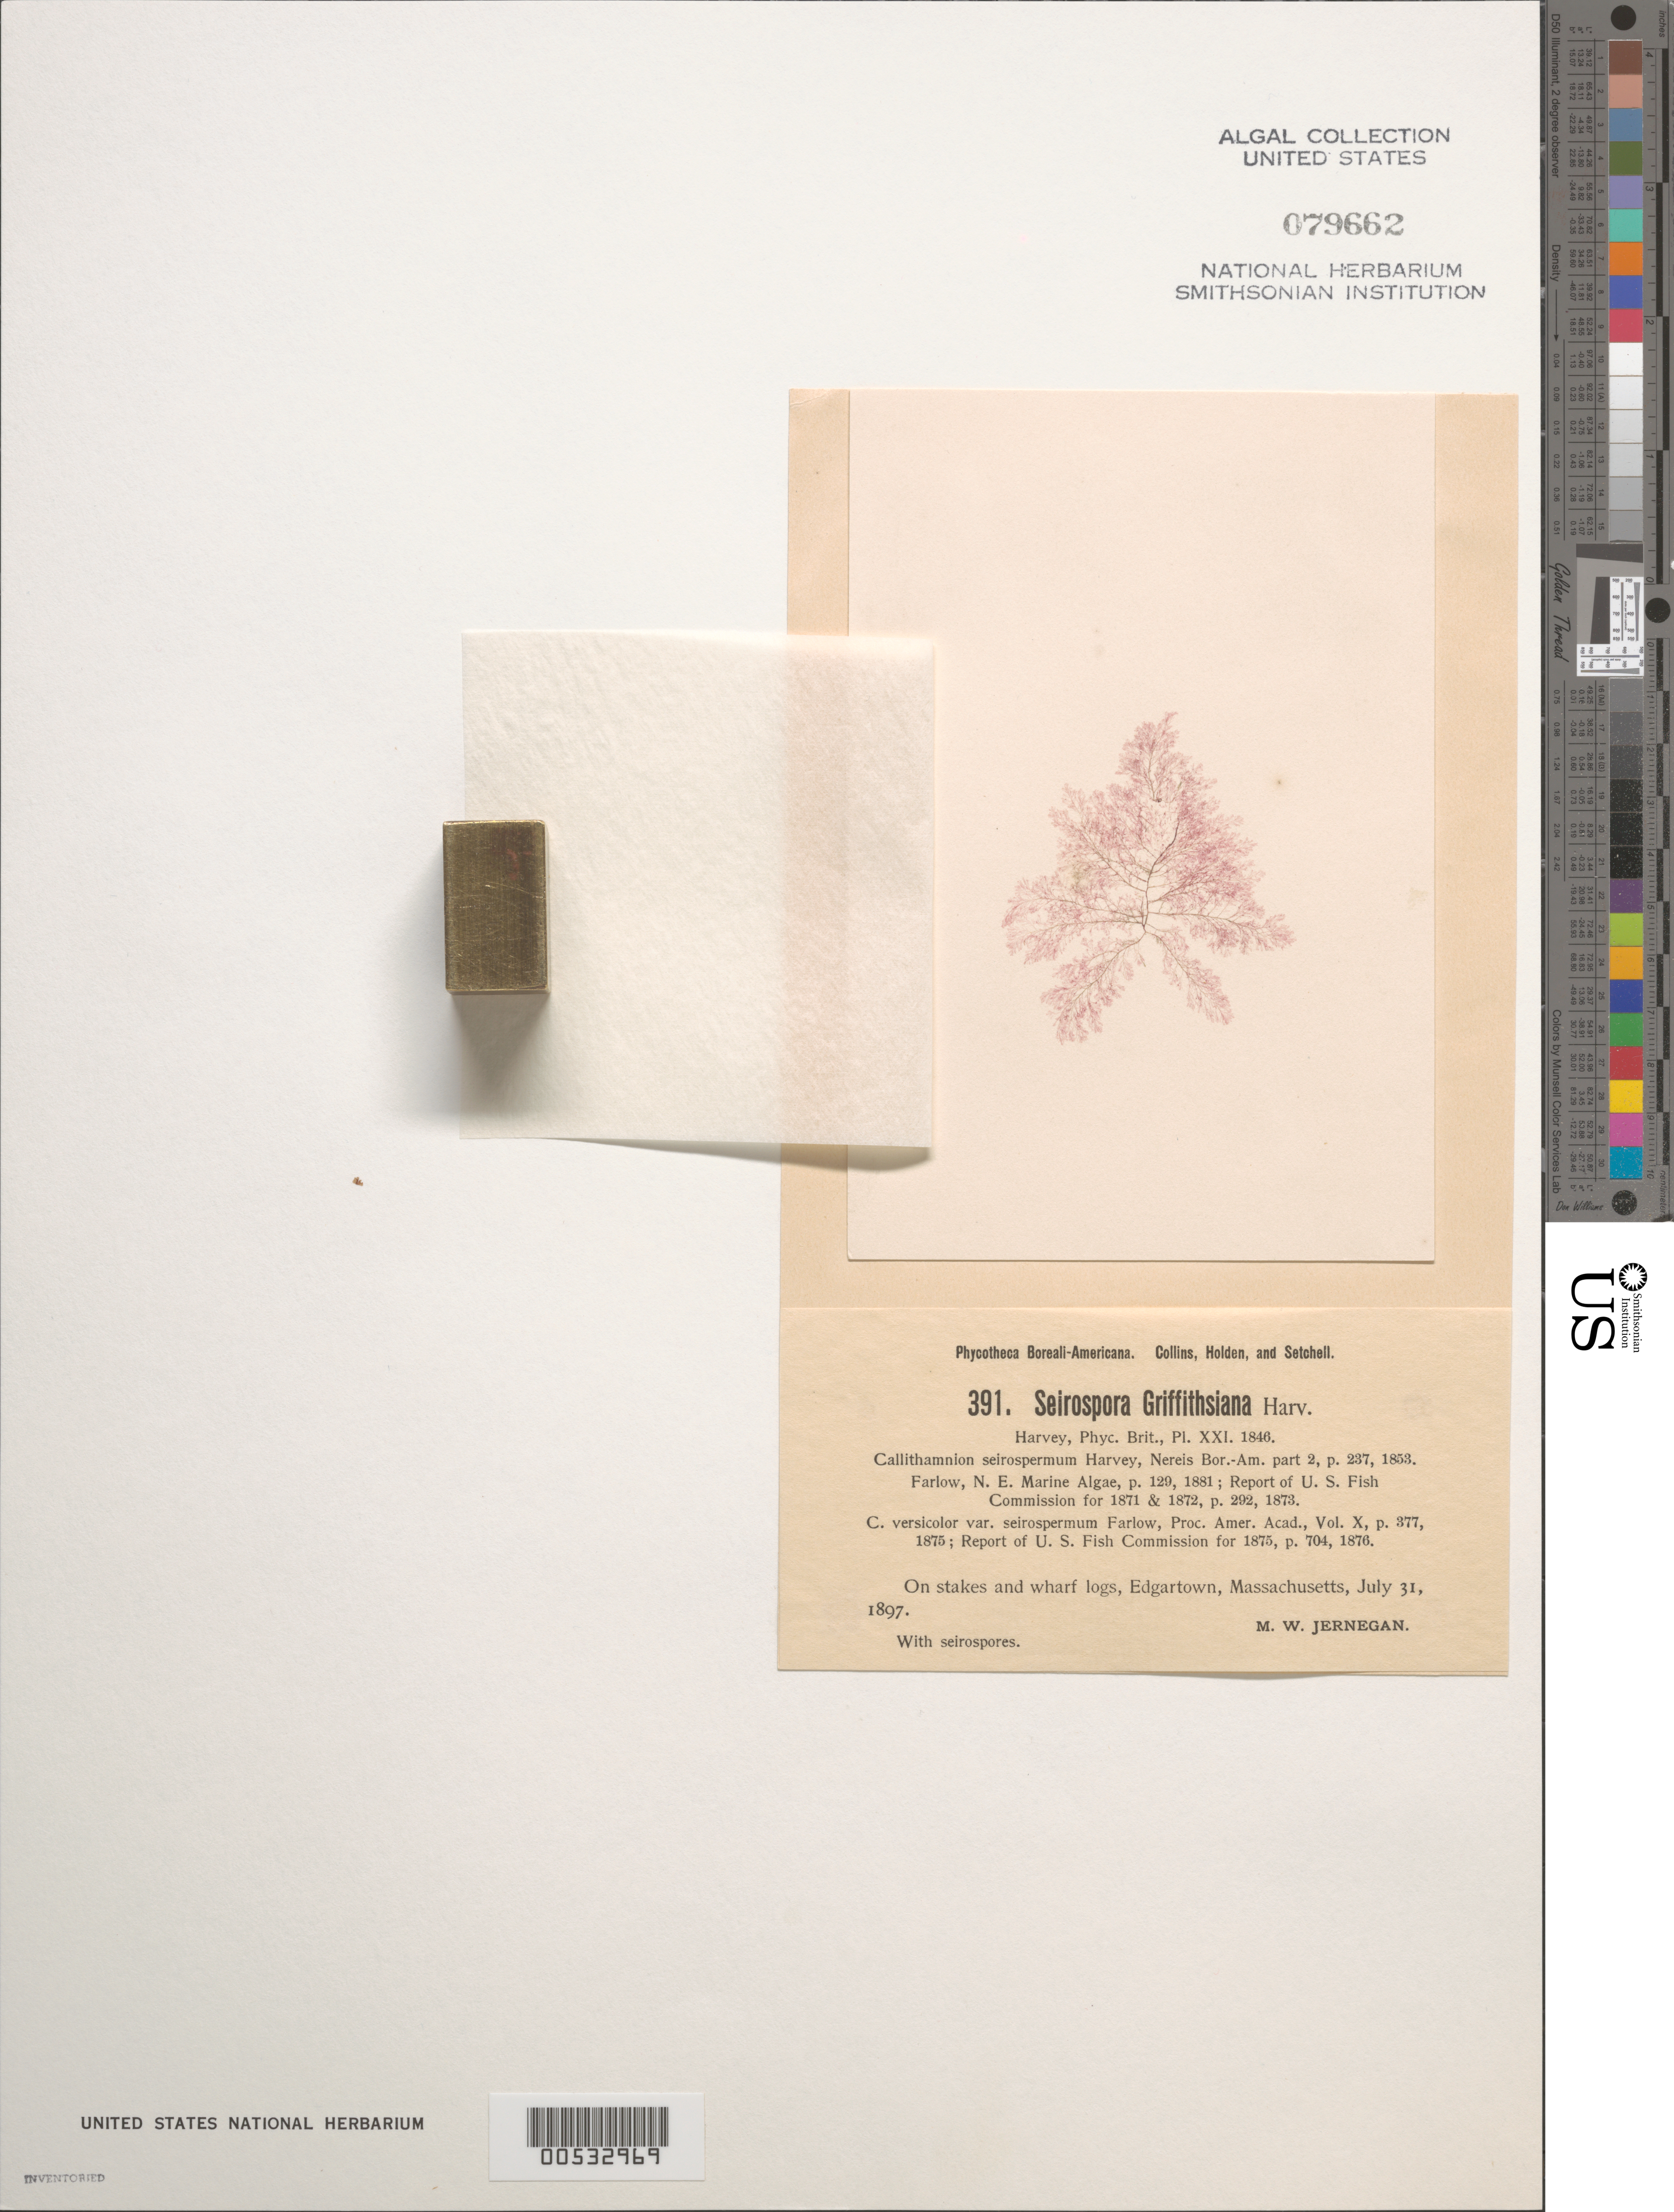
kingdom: Plantae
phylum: Rhodophyta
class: Florideophyceae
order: Ceramiales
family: Callithamniaceae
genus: Seirospora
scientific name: Seirospora interrupta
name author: (Sm.) F. Schmitz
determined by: Algae name updating Project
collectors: M. Jernegan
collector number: PB-A 391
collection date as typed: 31 Jul 1897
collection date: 1897-07-31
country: United States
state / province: Massachusetts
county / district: Dukes County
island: Martha's Vineyard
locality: Edgartown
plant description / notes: Collins, Holden & Setchell, Phycotheca Boreali-Americana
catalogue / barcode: US 79662